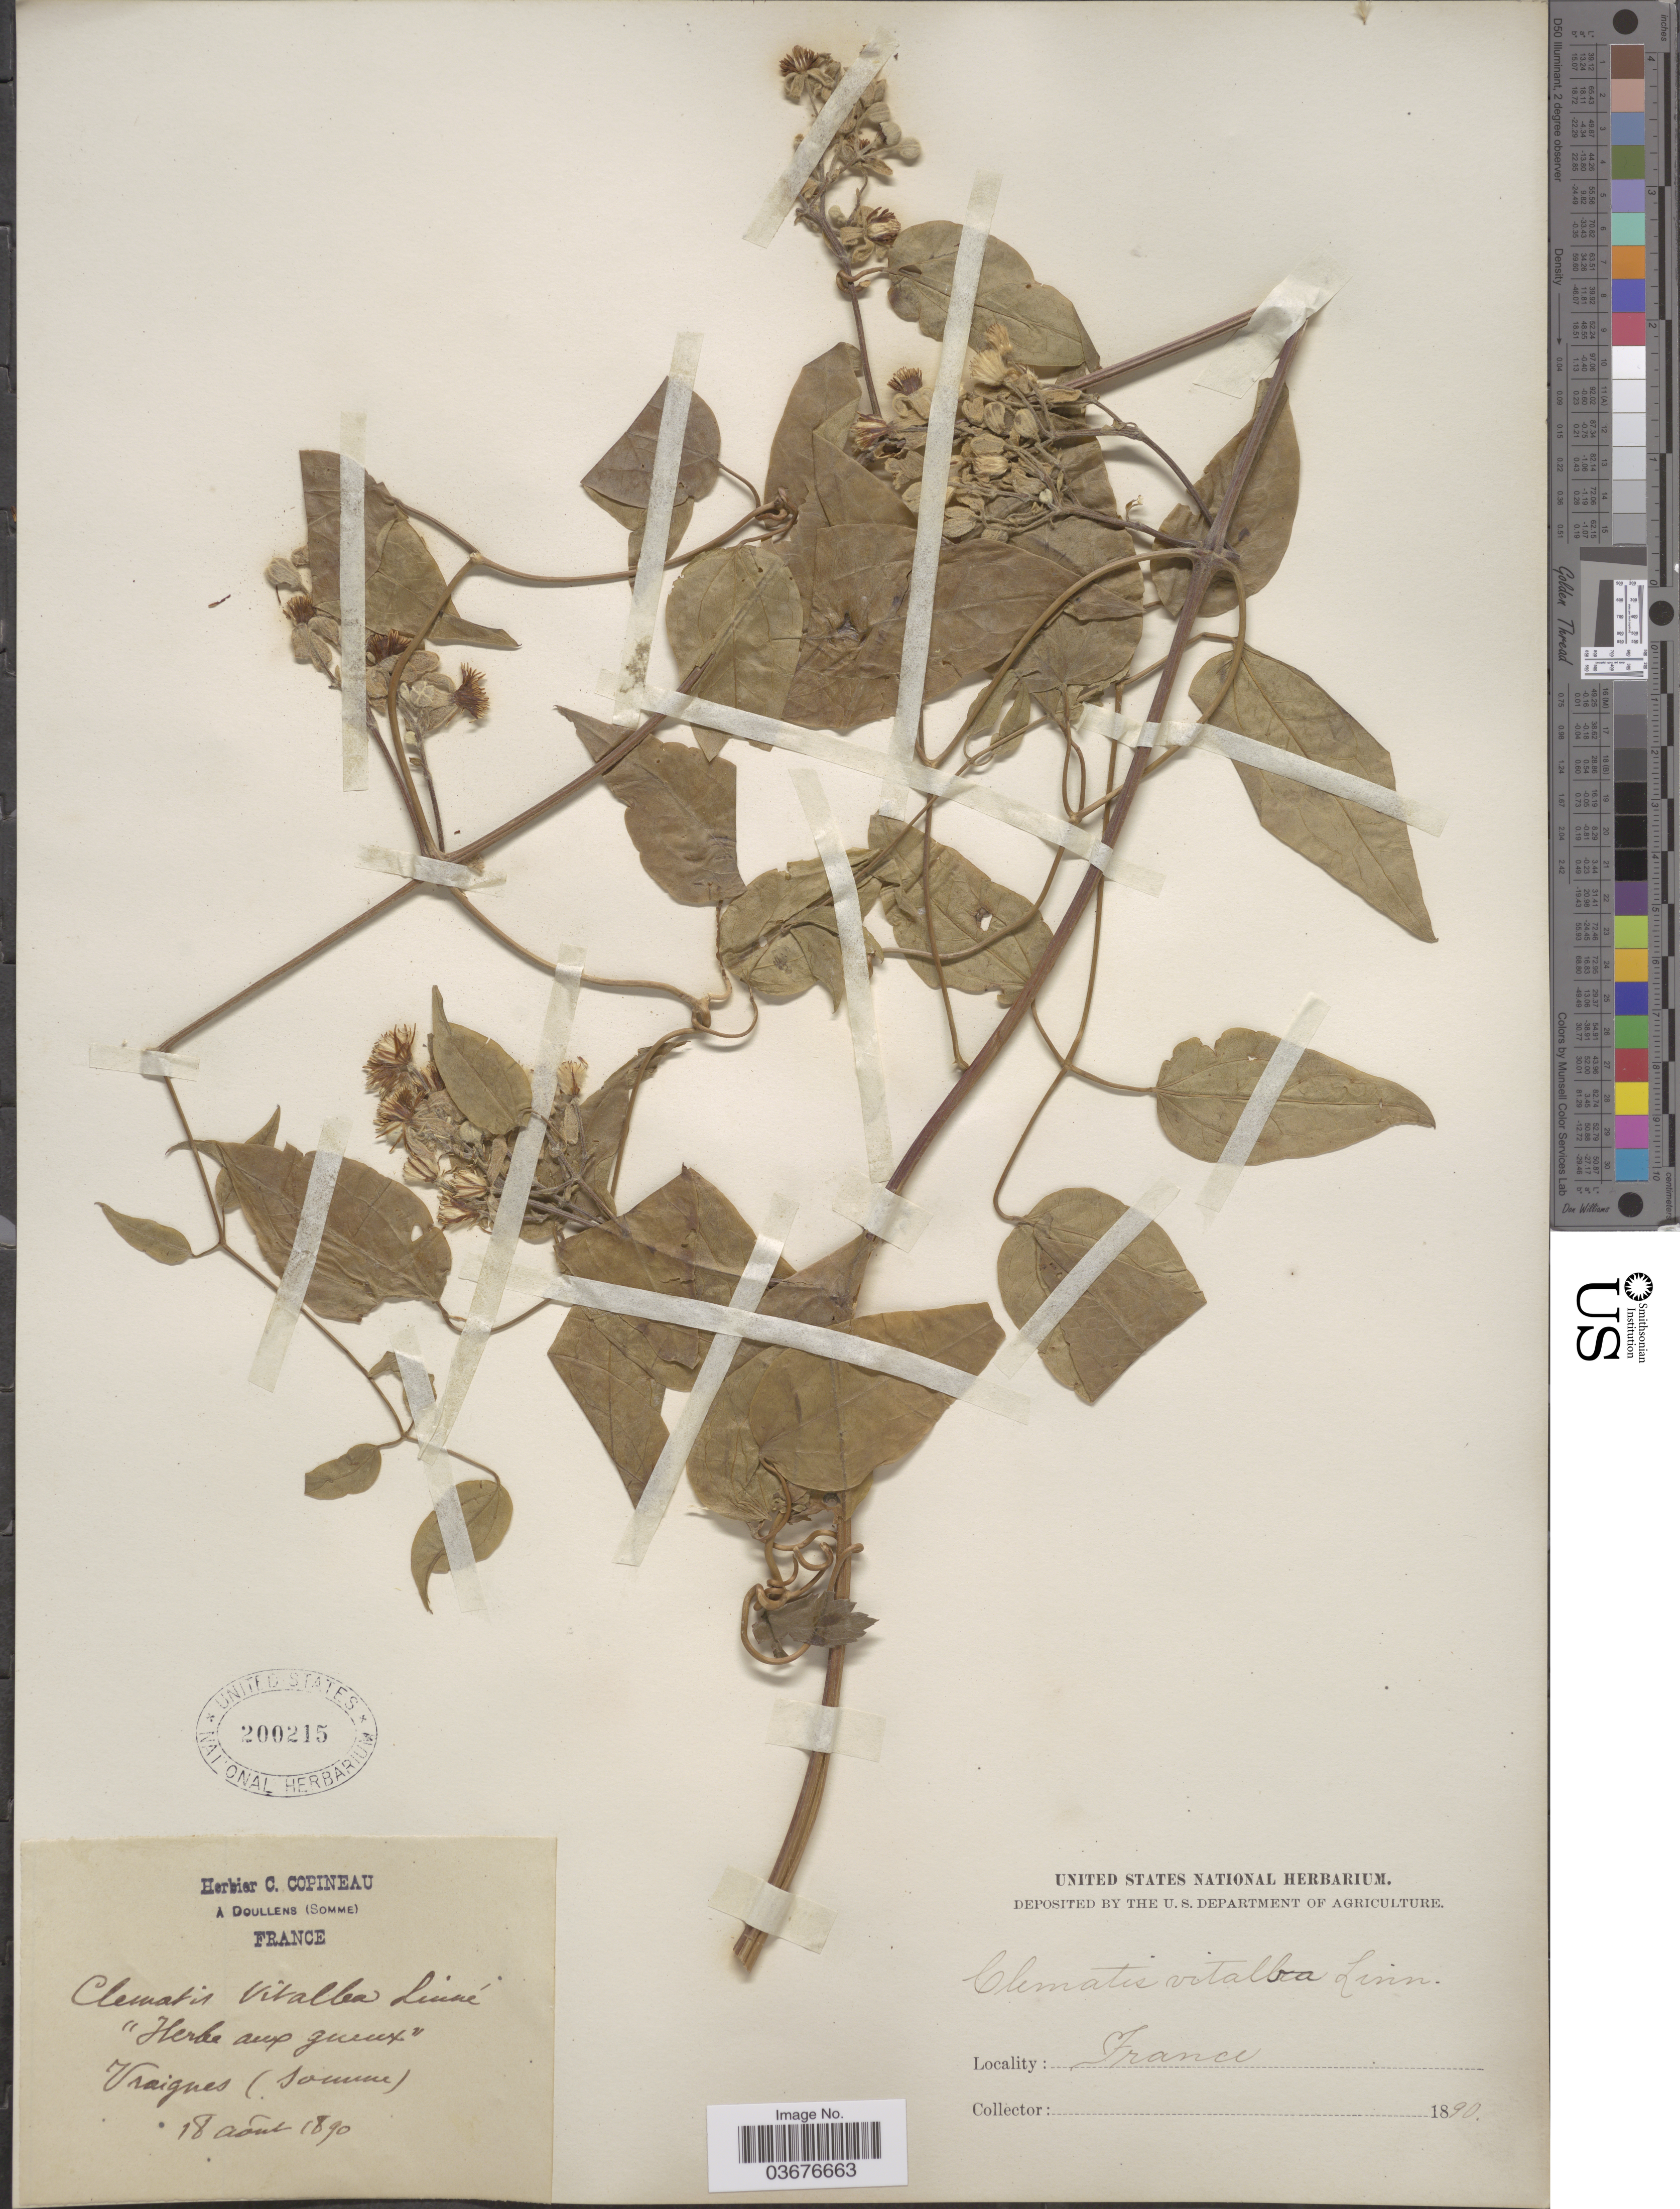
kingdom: Plantae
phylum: Tracheophyta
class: Magnoliopsida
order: Ranunculales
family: Ranunculaceae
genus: Clematis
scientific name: Clematis vitalba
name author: L.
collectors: ex herb. C. Copineau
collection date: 1890-08-18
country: France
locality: Vraignes (somme).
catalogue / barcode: US 200215